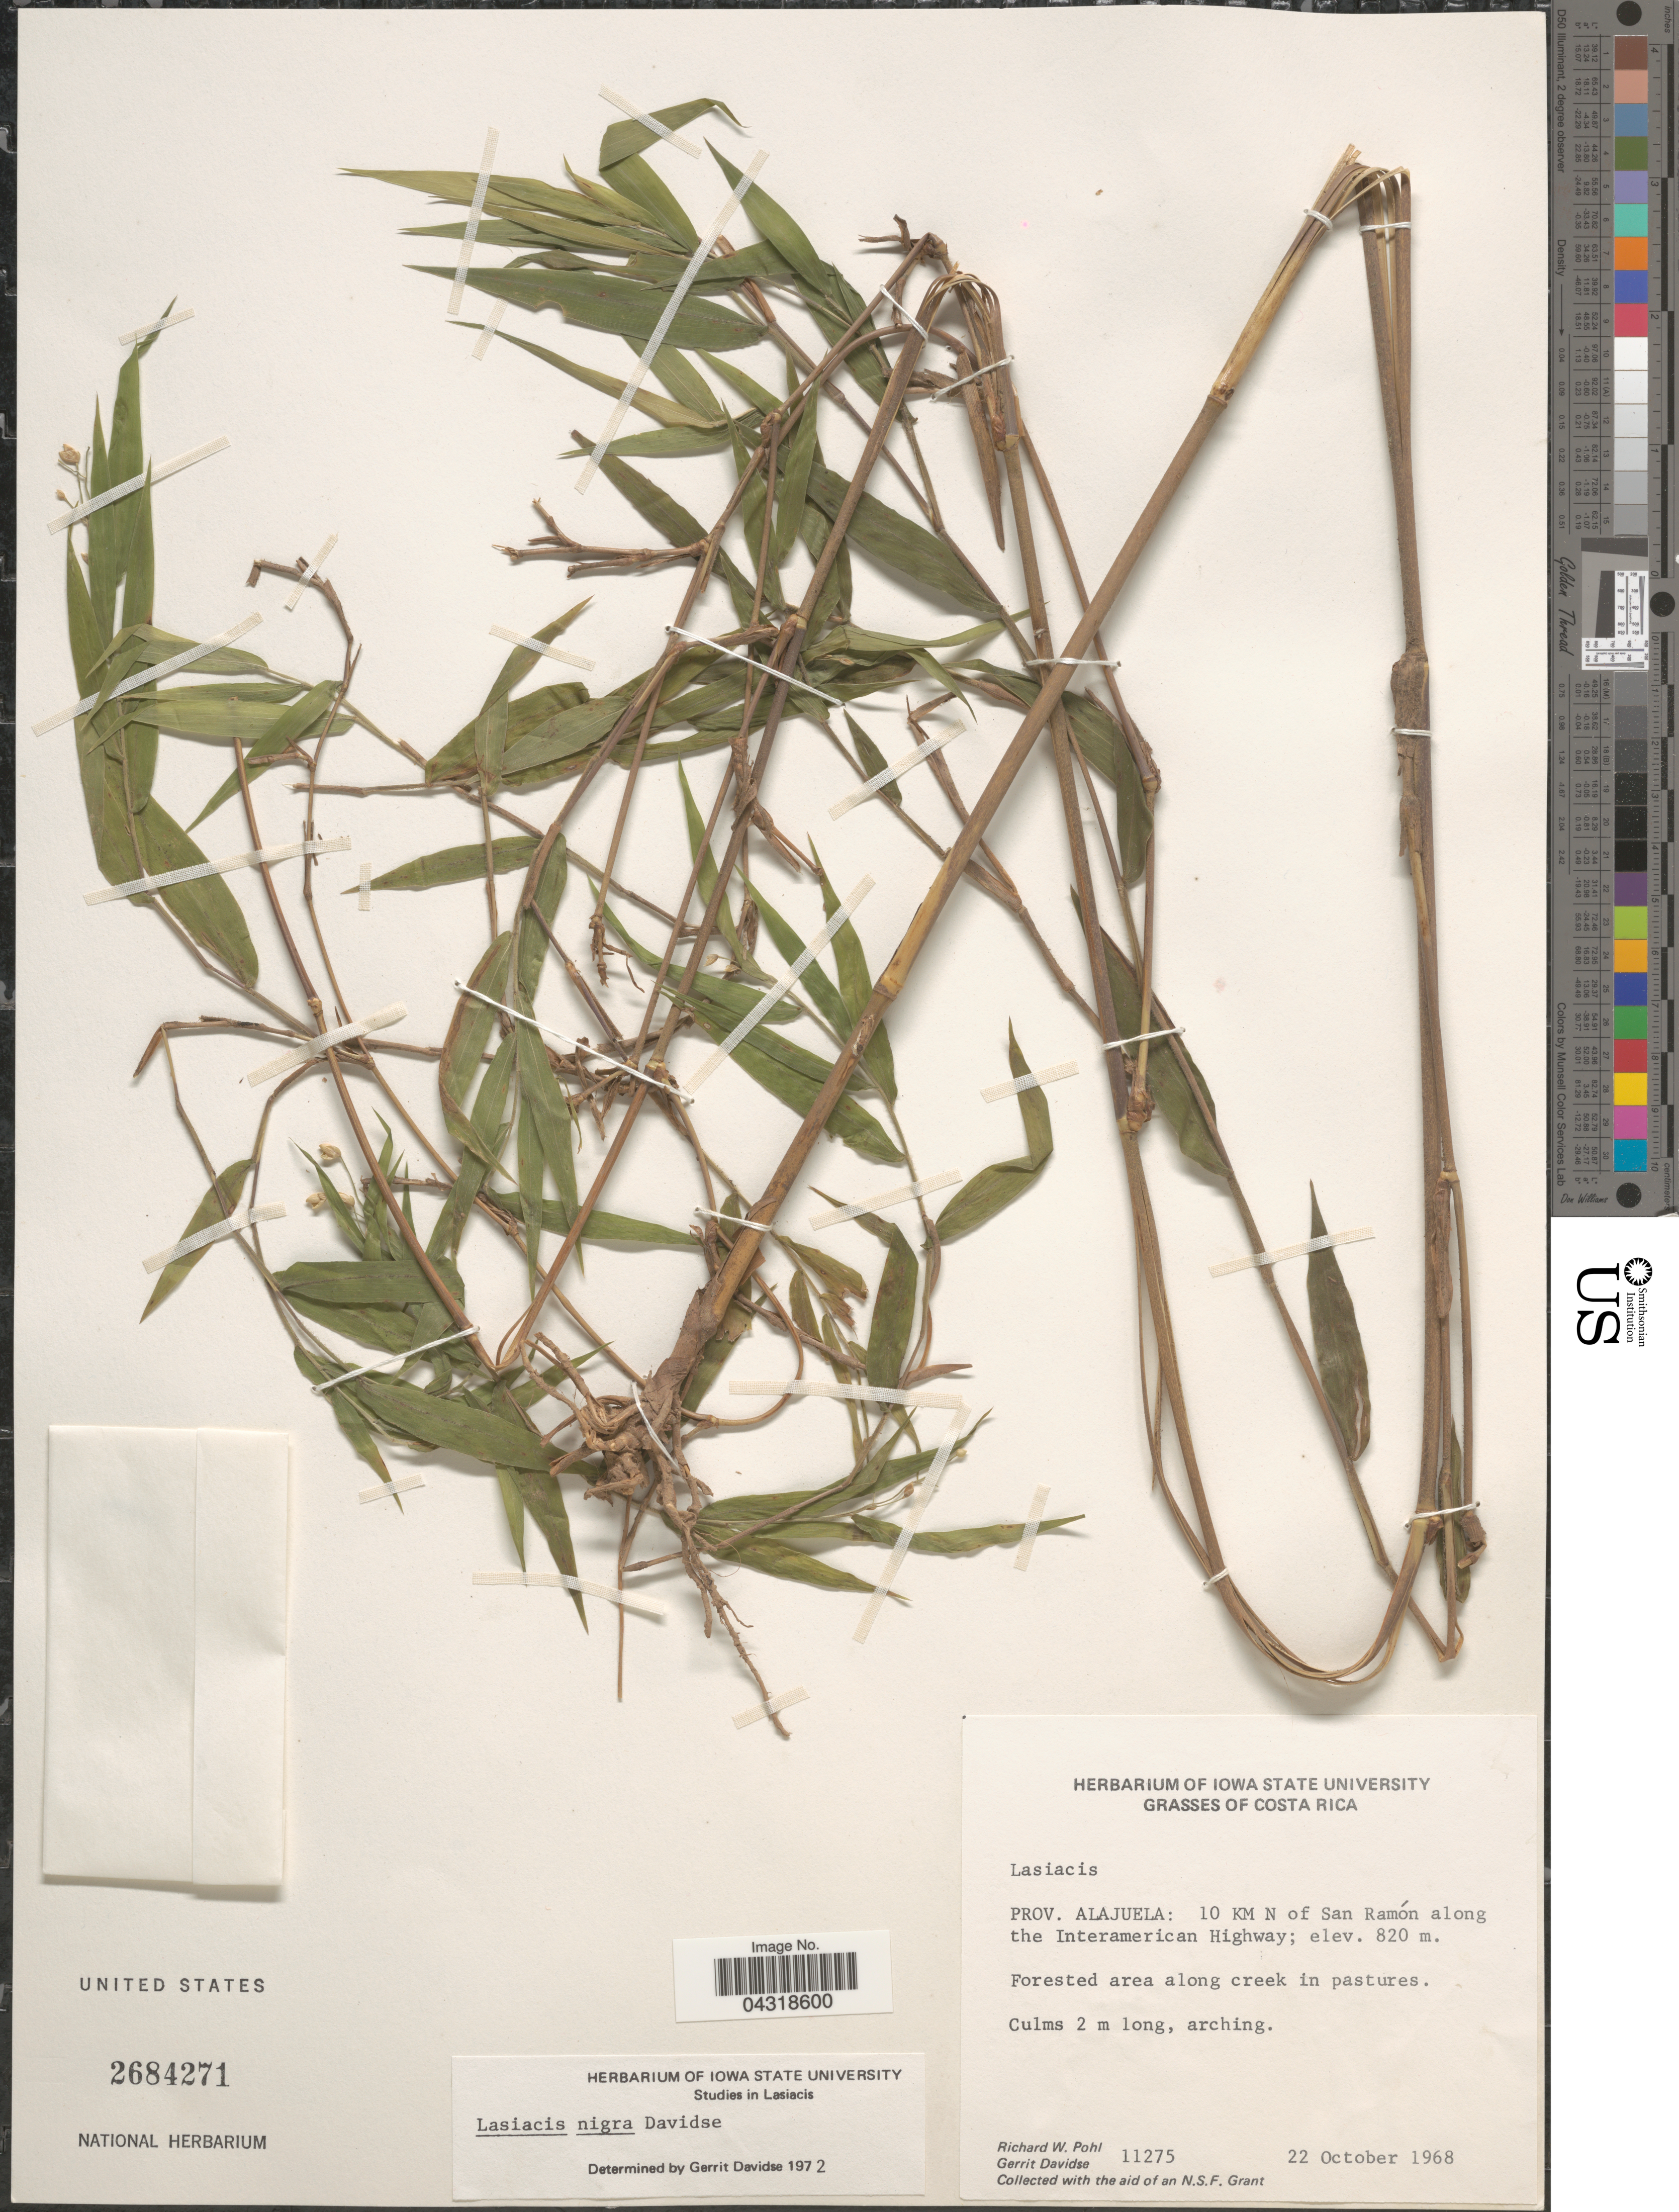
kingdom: Plantae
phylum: Tracheophyta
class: Liliopsida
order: Poales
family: Poaceae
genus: Lasiacis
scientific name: Lasiacis nigra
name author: Davidse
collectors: R. W. Pohl & G. Davidse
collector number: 11275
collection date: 1968-10-22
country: Costa Rica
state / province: Alajuela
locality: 10 KM N of San Ramón along the Interamerican Highway.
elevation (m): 820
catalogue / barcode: US 2684271